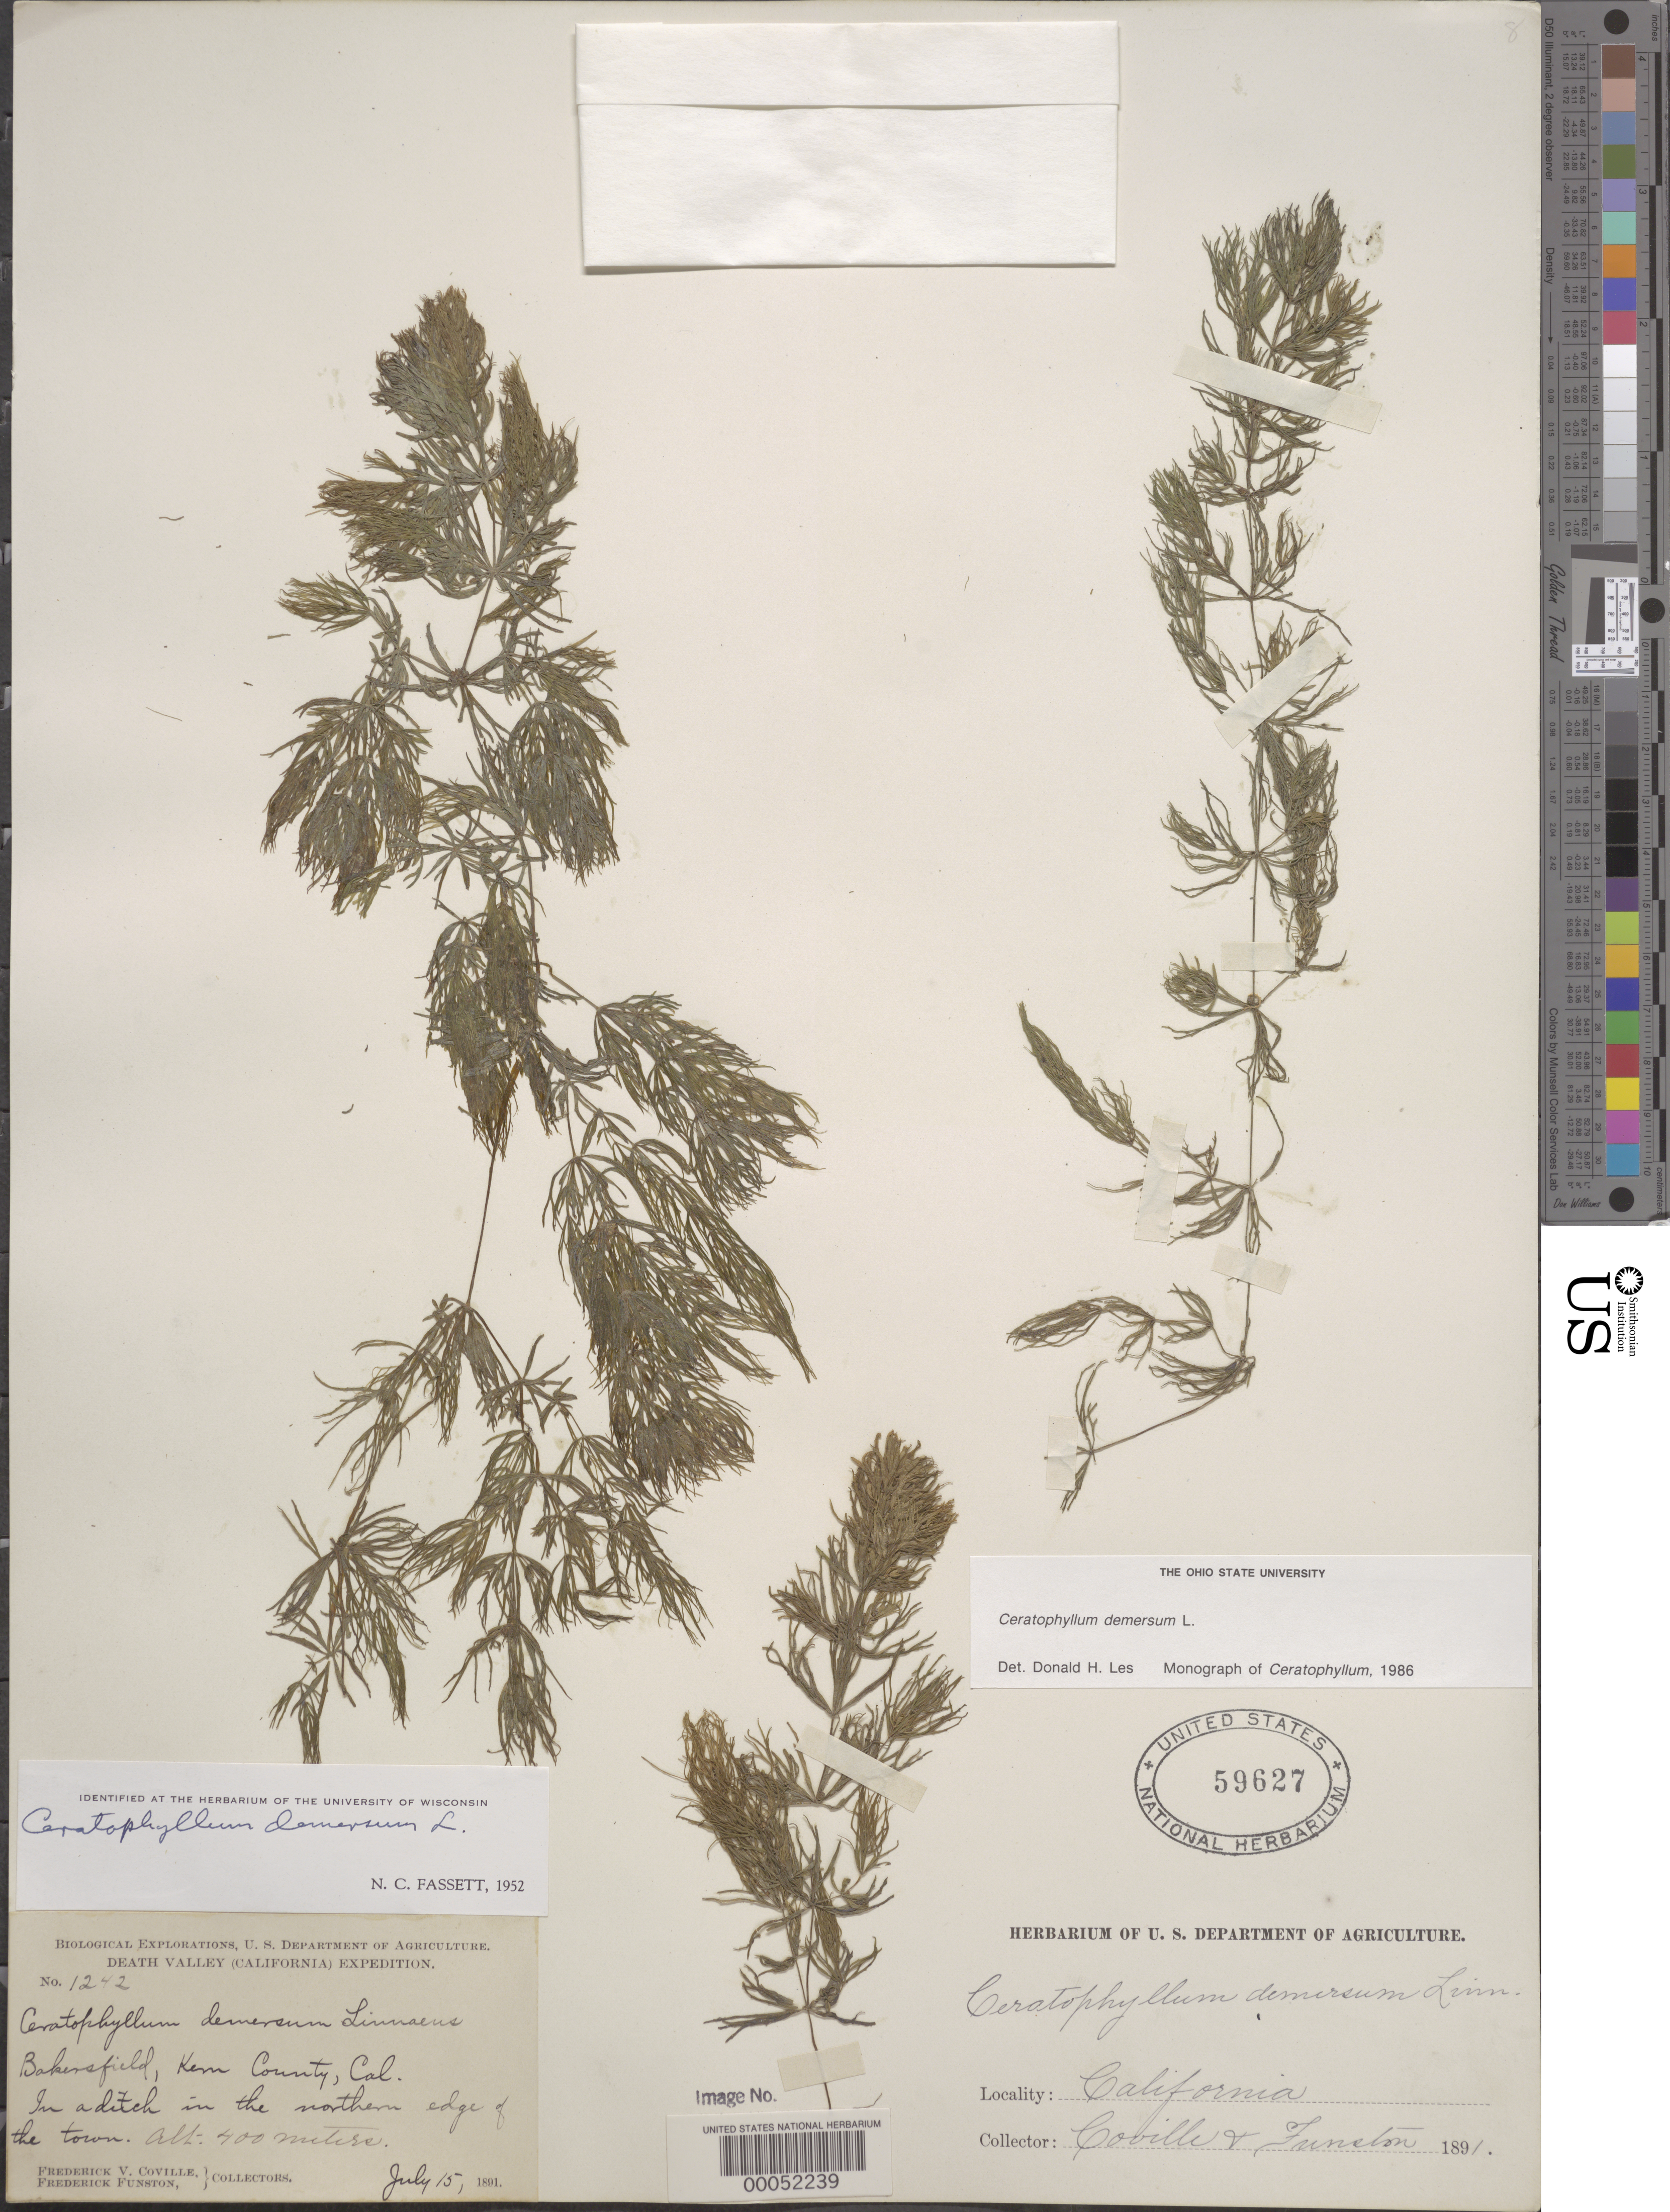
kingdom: Plantae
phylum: Tracheophyta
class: Magnoliopsida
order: Ceratophyllales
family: Ceratophyllaceae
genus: Ceratophyllum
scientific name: Ceratophyllum demersum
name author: L.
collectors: F. V. Coville & F. Funston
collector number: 1242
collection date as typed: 15 Jul 1891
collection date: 1891-07-15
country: United States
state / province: California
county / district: Kern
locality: In a ditch, bakersfield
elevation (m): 400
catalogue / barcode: US 59627